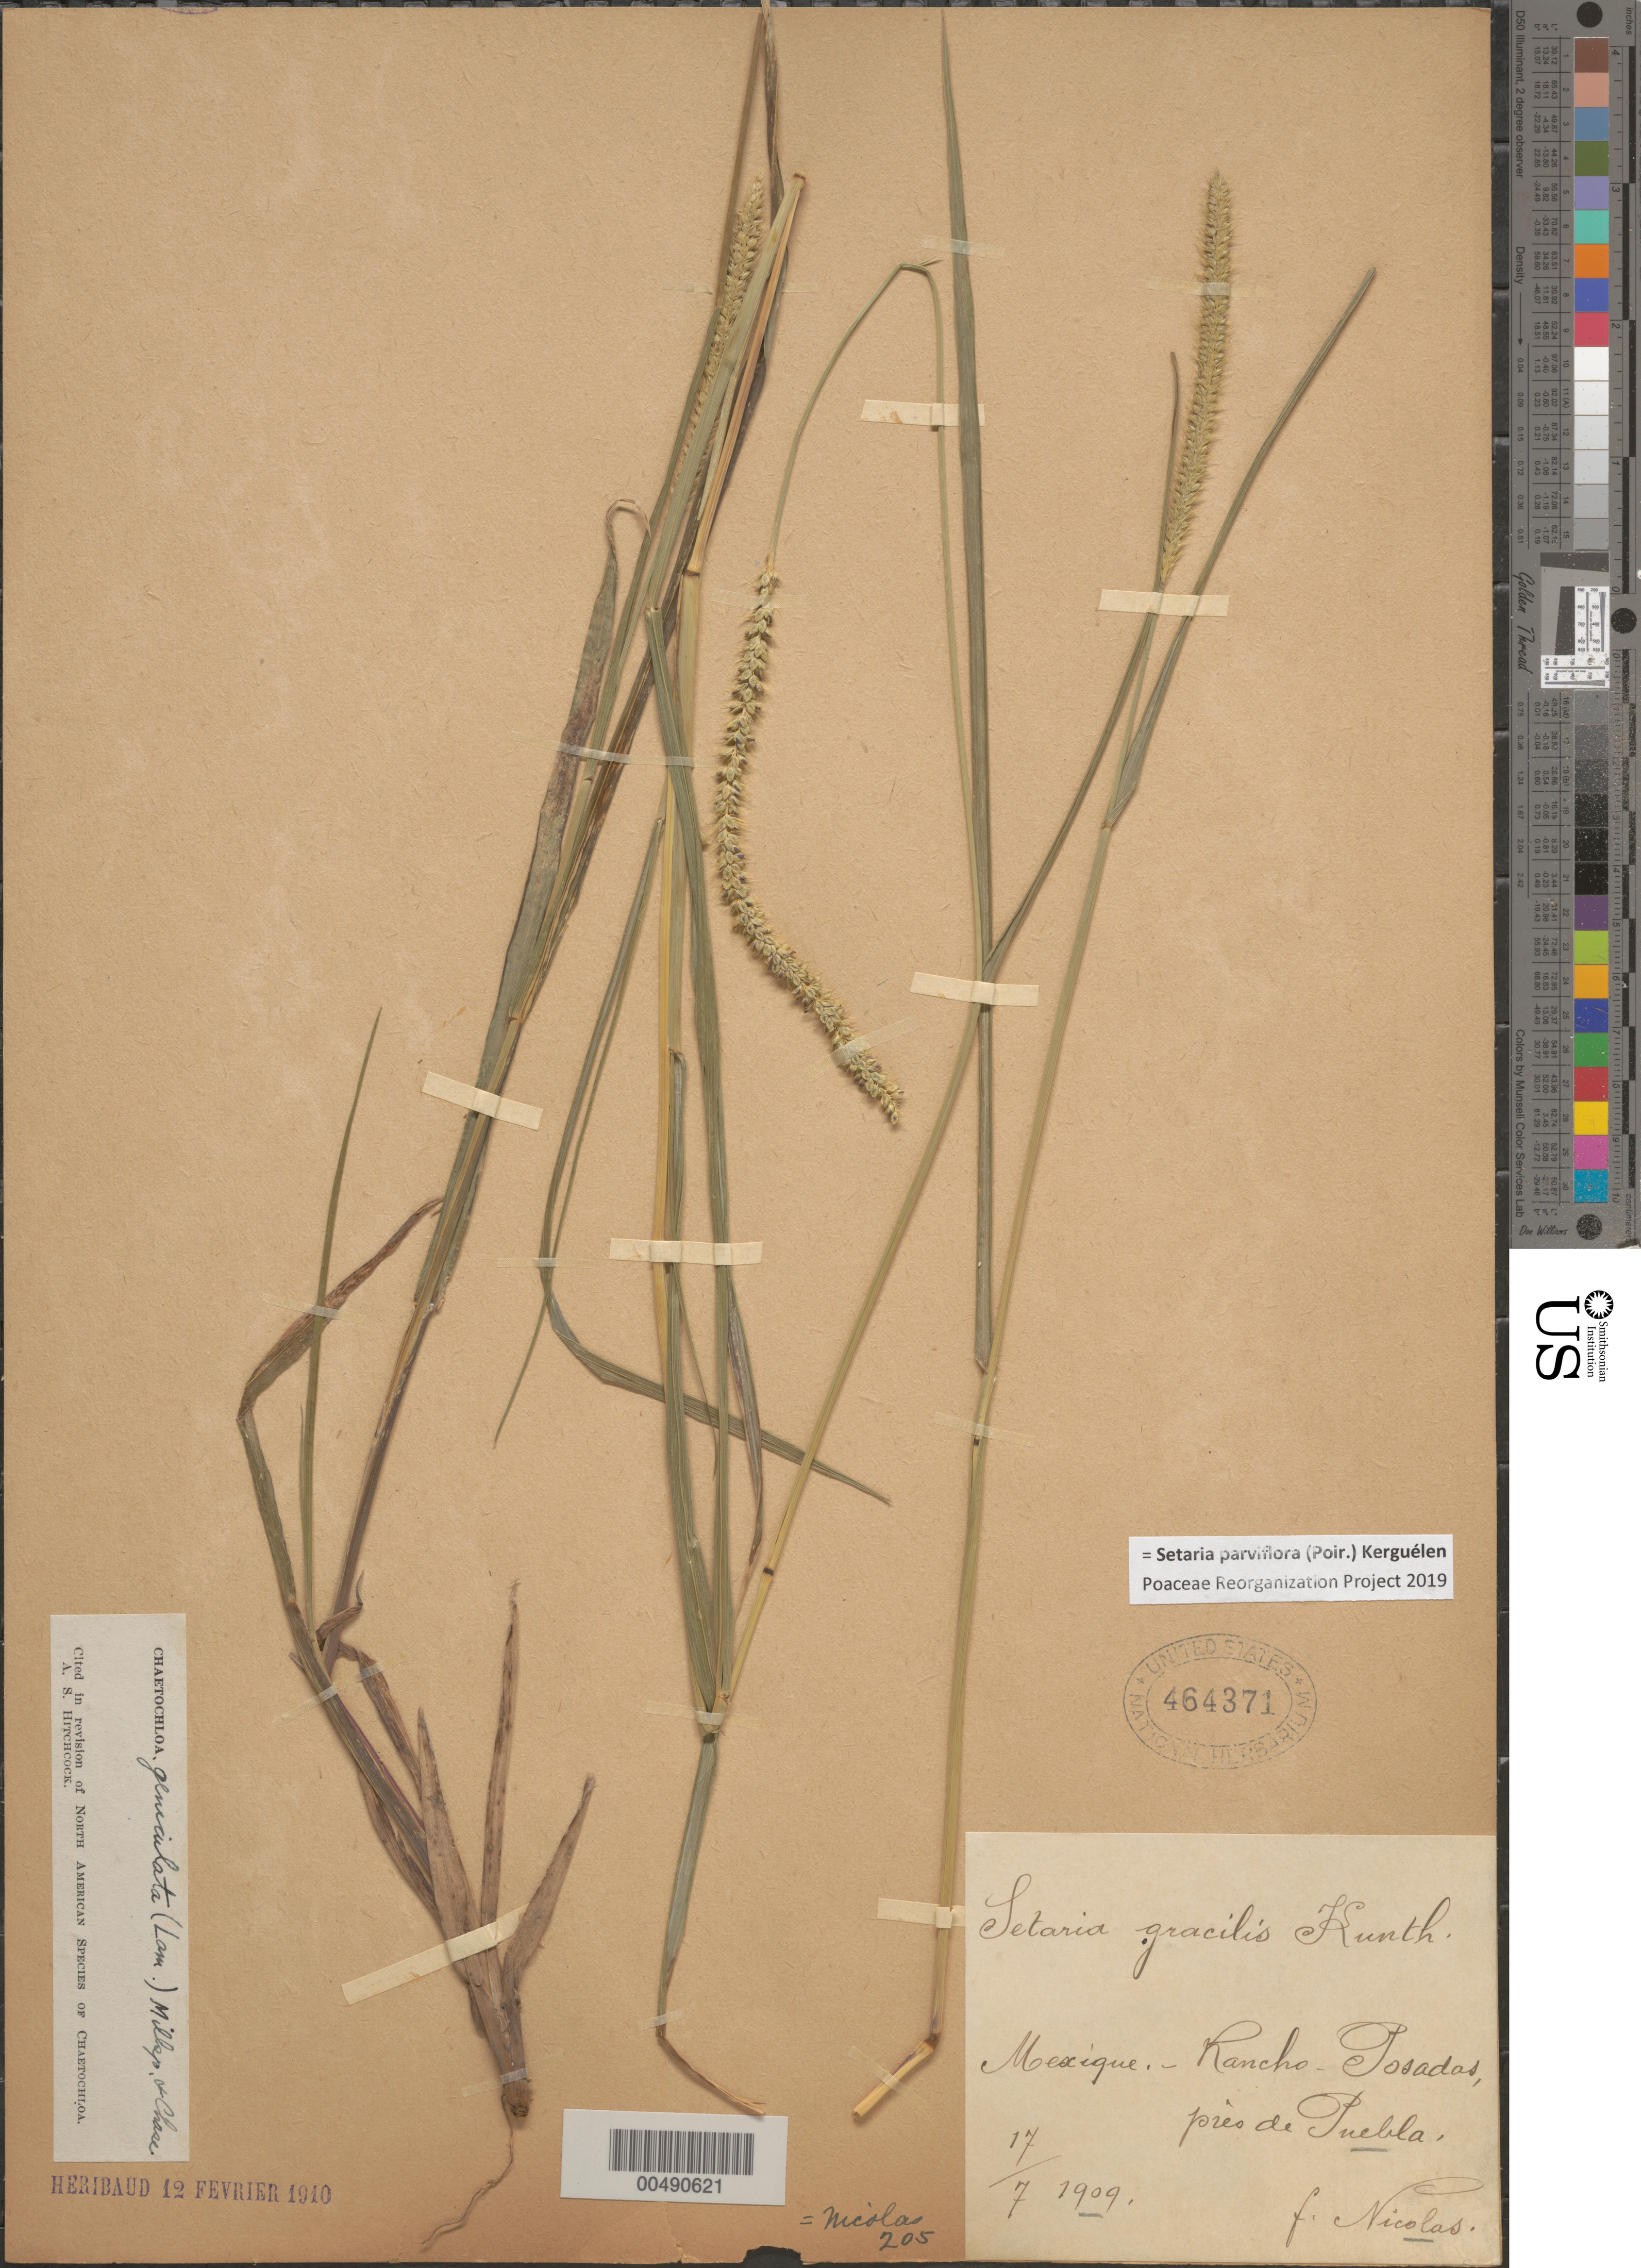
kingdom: Plantae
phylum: Tracheophyta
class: Liliopsida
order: Poales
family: Poaceae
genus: Setaria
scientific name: Setaria parviflora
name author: (Poir.) Kerguélen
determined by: Poaceae Reorganization Project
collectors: B. Nicolas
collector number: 205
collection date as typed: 17 Jul 1909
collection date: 1909-07-17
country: Mexico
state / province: Puebla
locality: Rancho Posadas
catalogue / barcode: US 464371